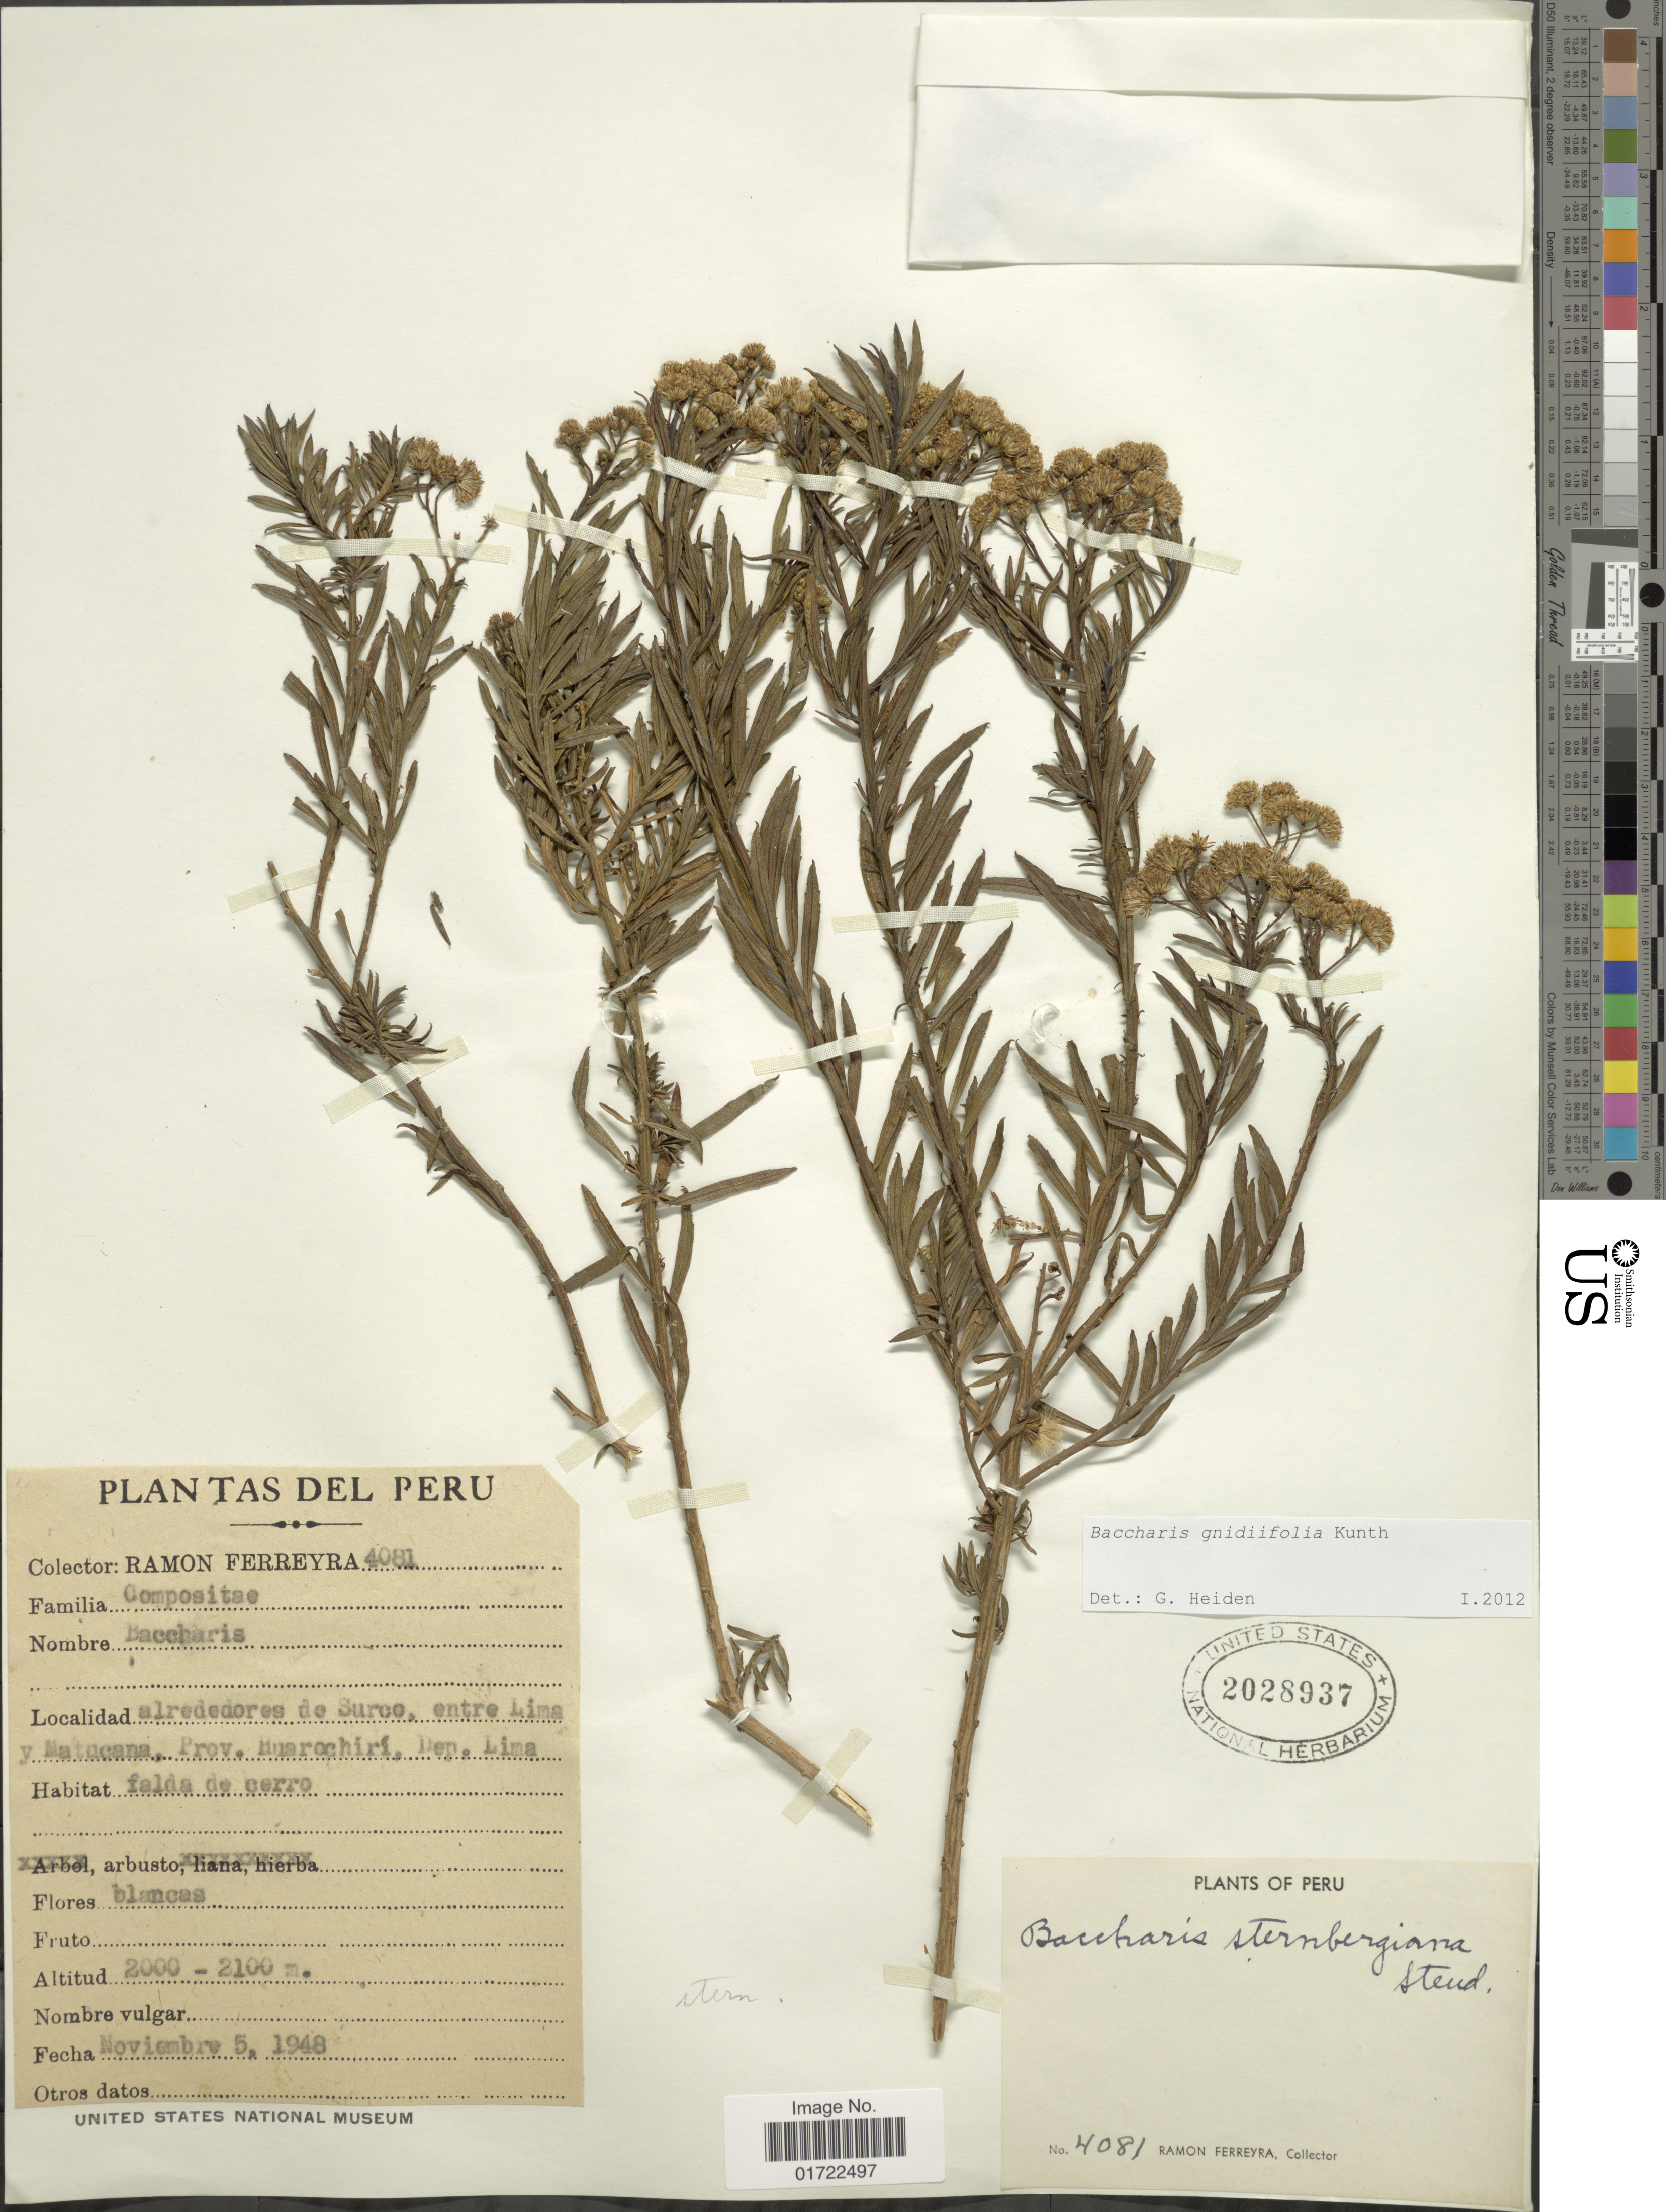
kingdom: Plantae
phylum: Tracheophyta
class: Magnoliopsida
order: Asterales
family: Asteraceae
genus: Baccharis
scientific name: Baccharis gnidiifolia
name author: Kunth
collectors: R. A. Ferreyra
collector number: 4081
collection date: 1948-11-05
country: Peru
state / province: Lima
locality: Alrededores de Surco, entre Lima y Matucana, Prov. Huarochiri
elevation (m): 2000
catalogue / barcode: US 2028937